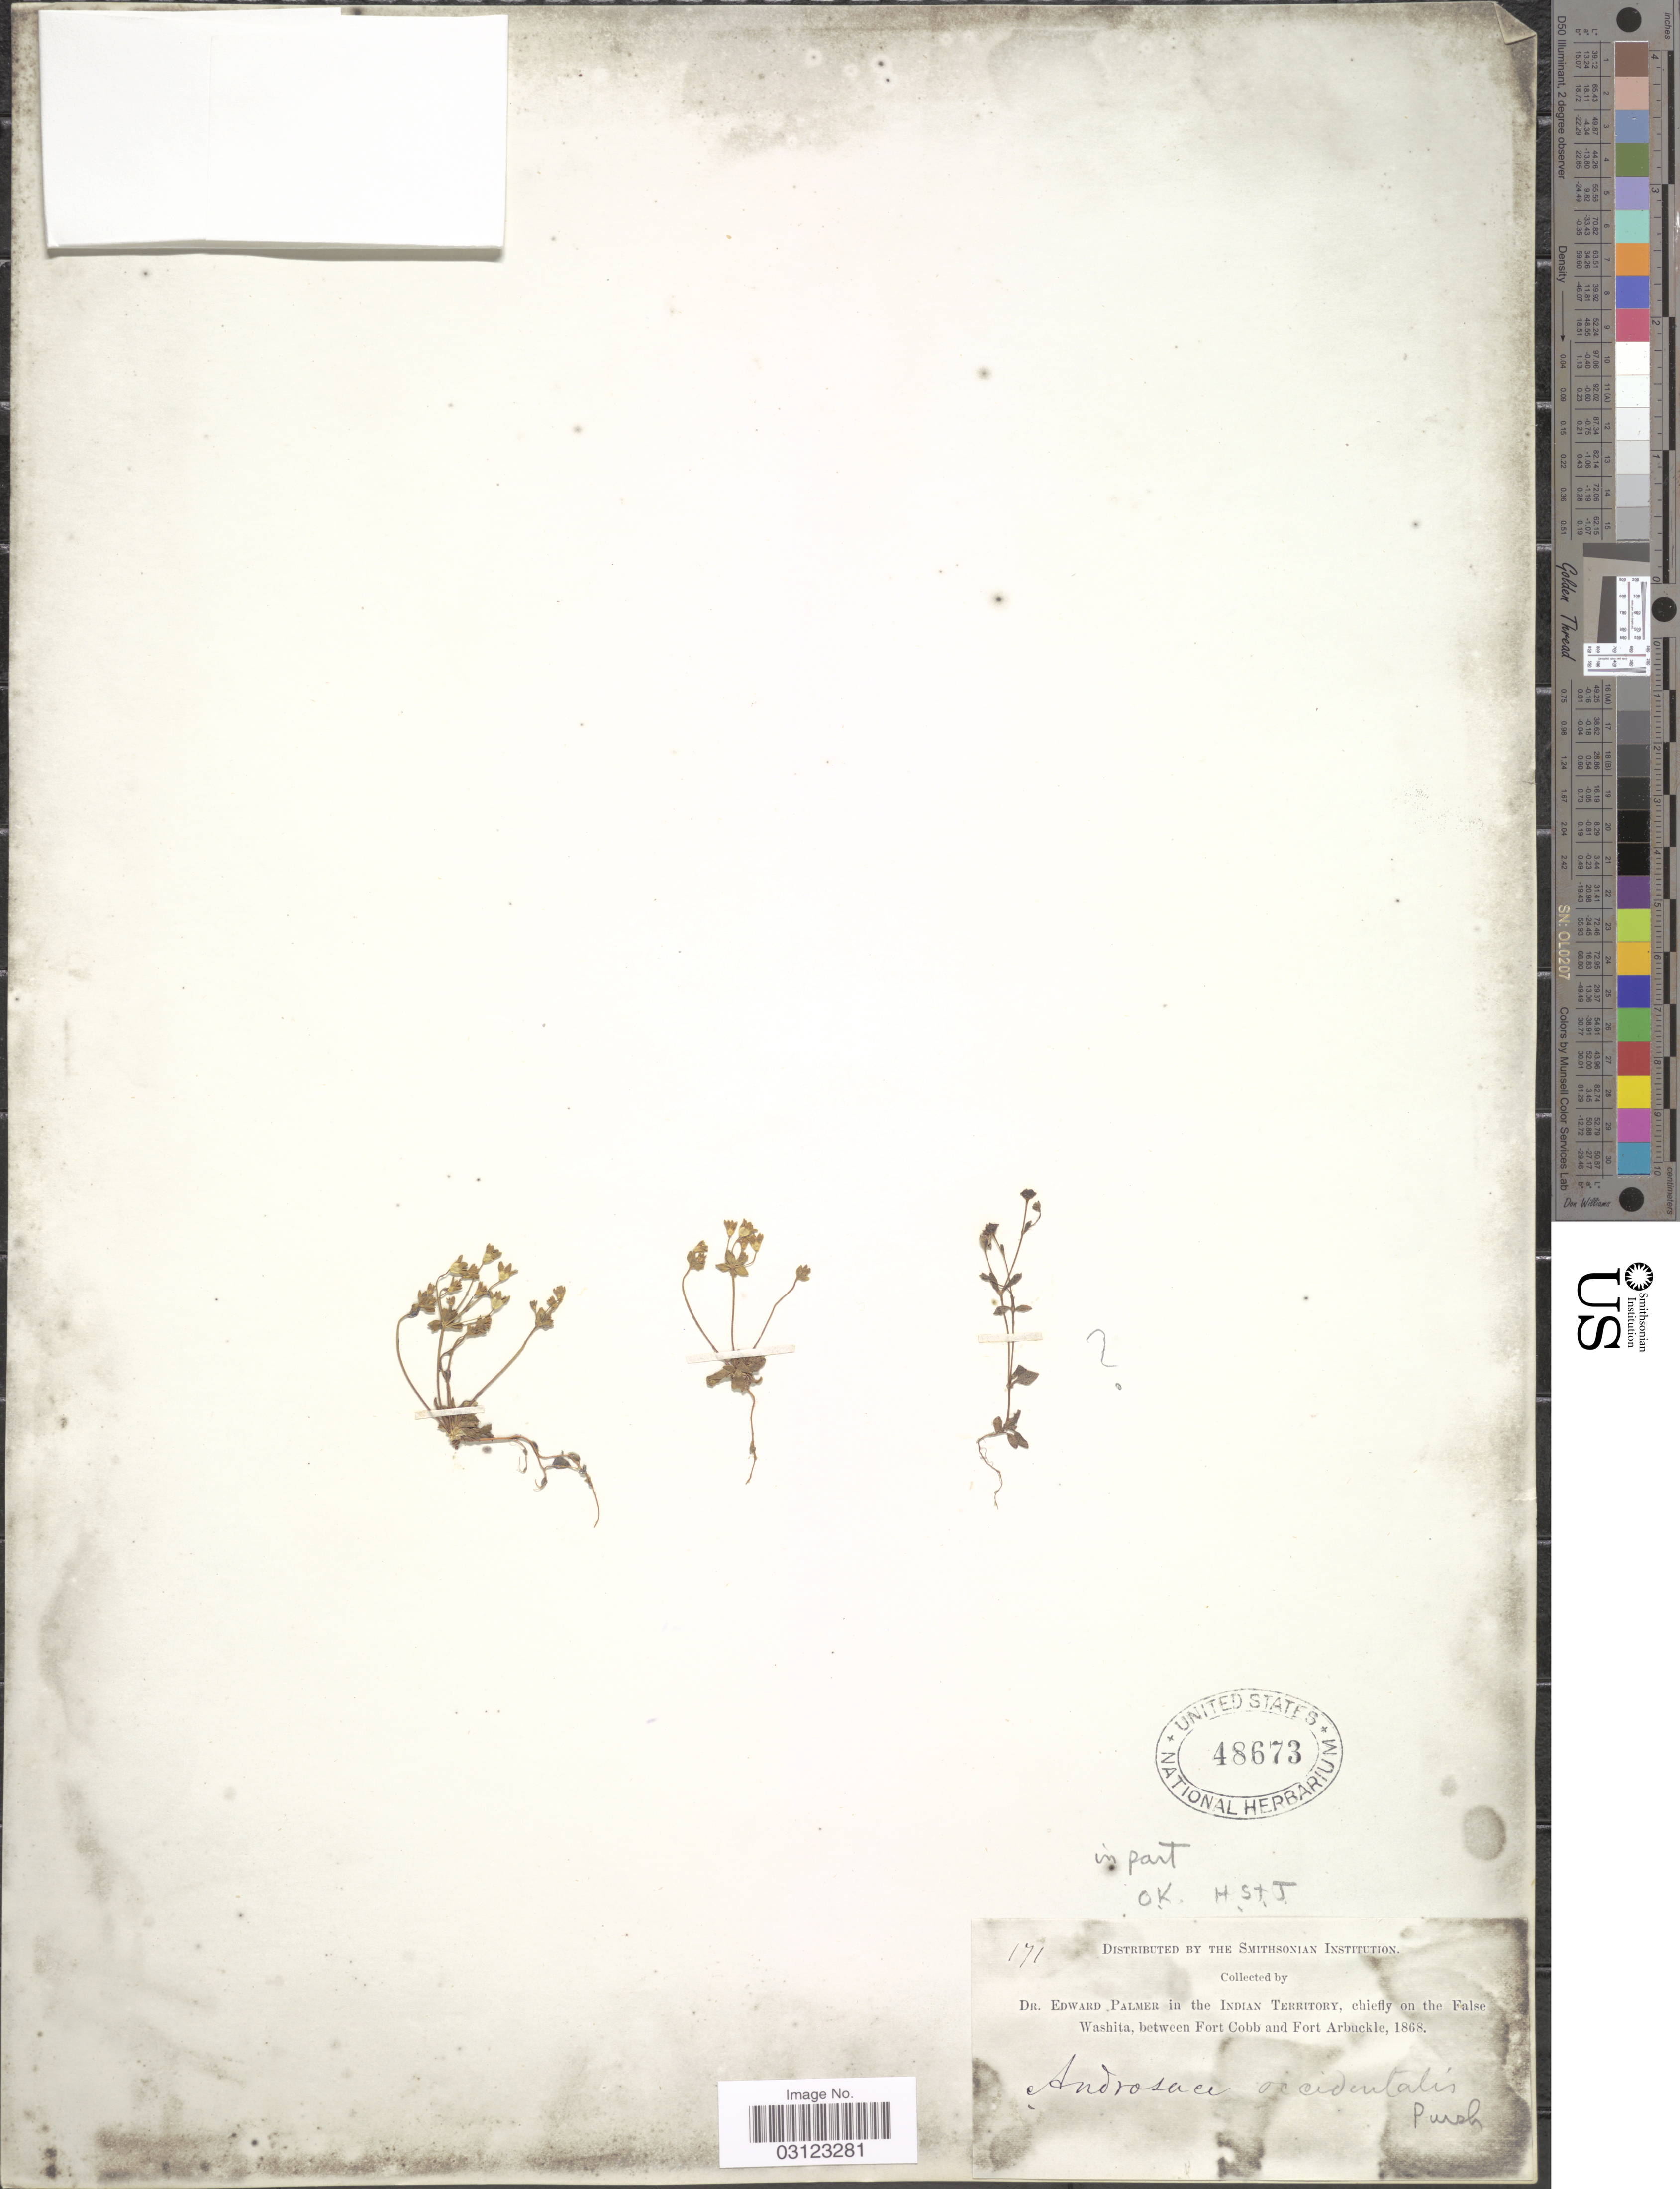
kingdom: Plantae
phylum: Tracheophyta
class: Magnoliopsida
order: Ericales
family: Primulaceae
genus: Androsace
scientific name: Androsace occidentalis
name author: (Pursh) Pursh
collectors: E. Palmer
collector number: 171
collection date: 1868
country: United States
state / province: Oklahoma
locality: Indian Territory, chiefly on the False Washita, between Fort Cobb and Fort Arbuckle.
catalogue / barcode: US 48673